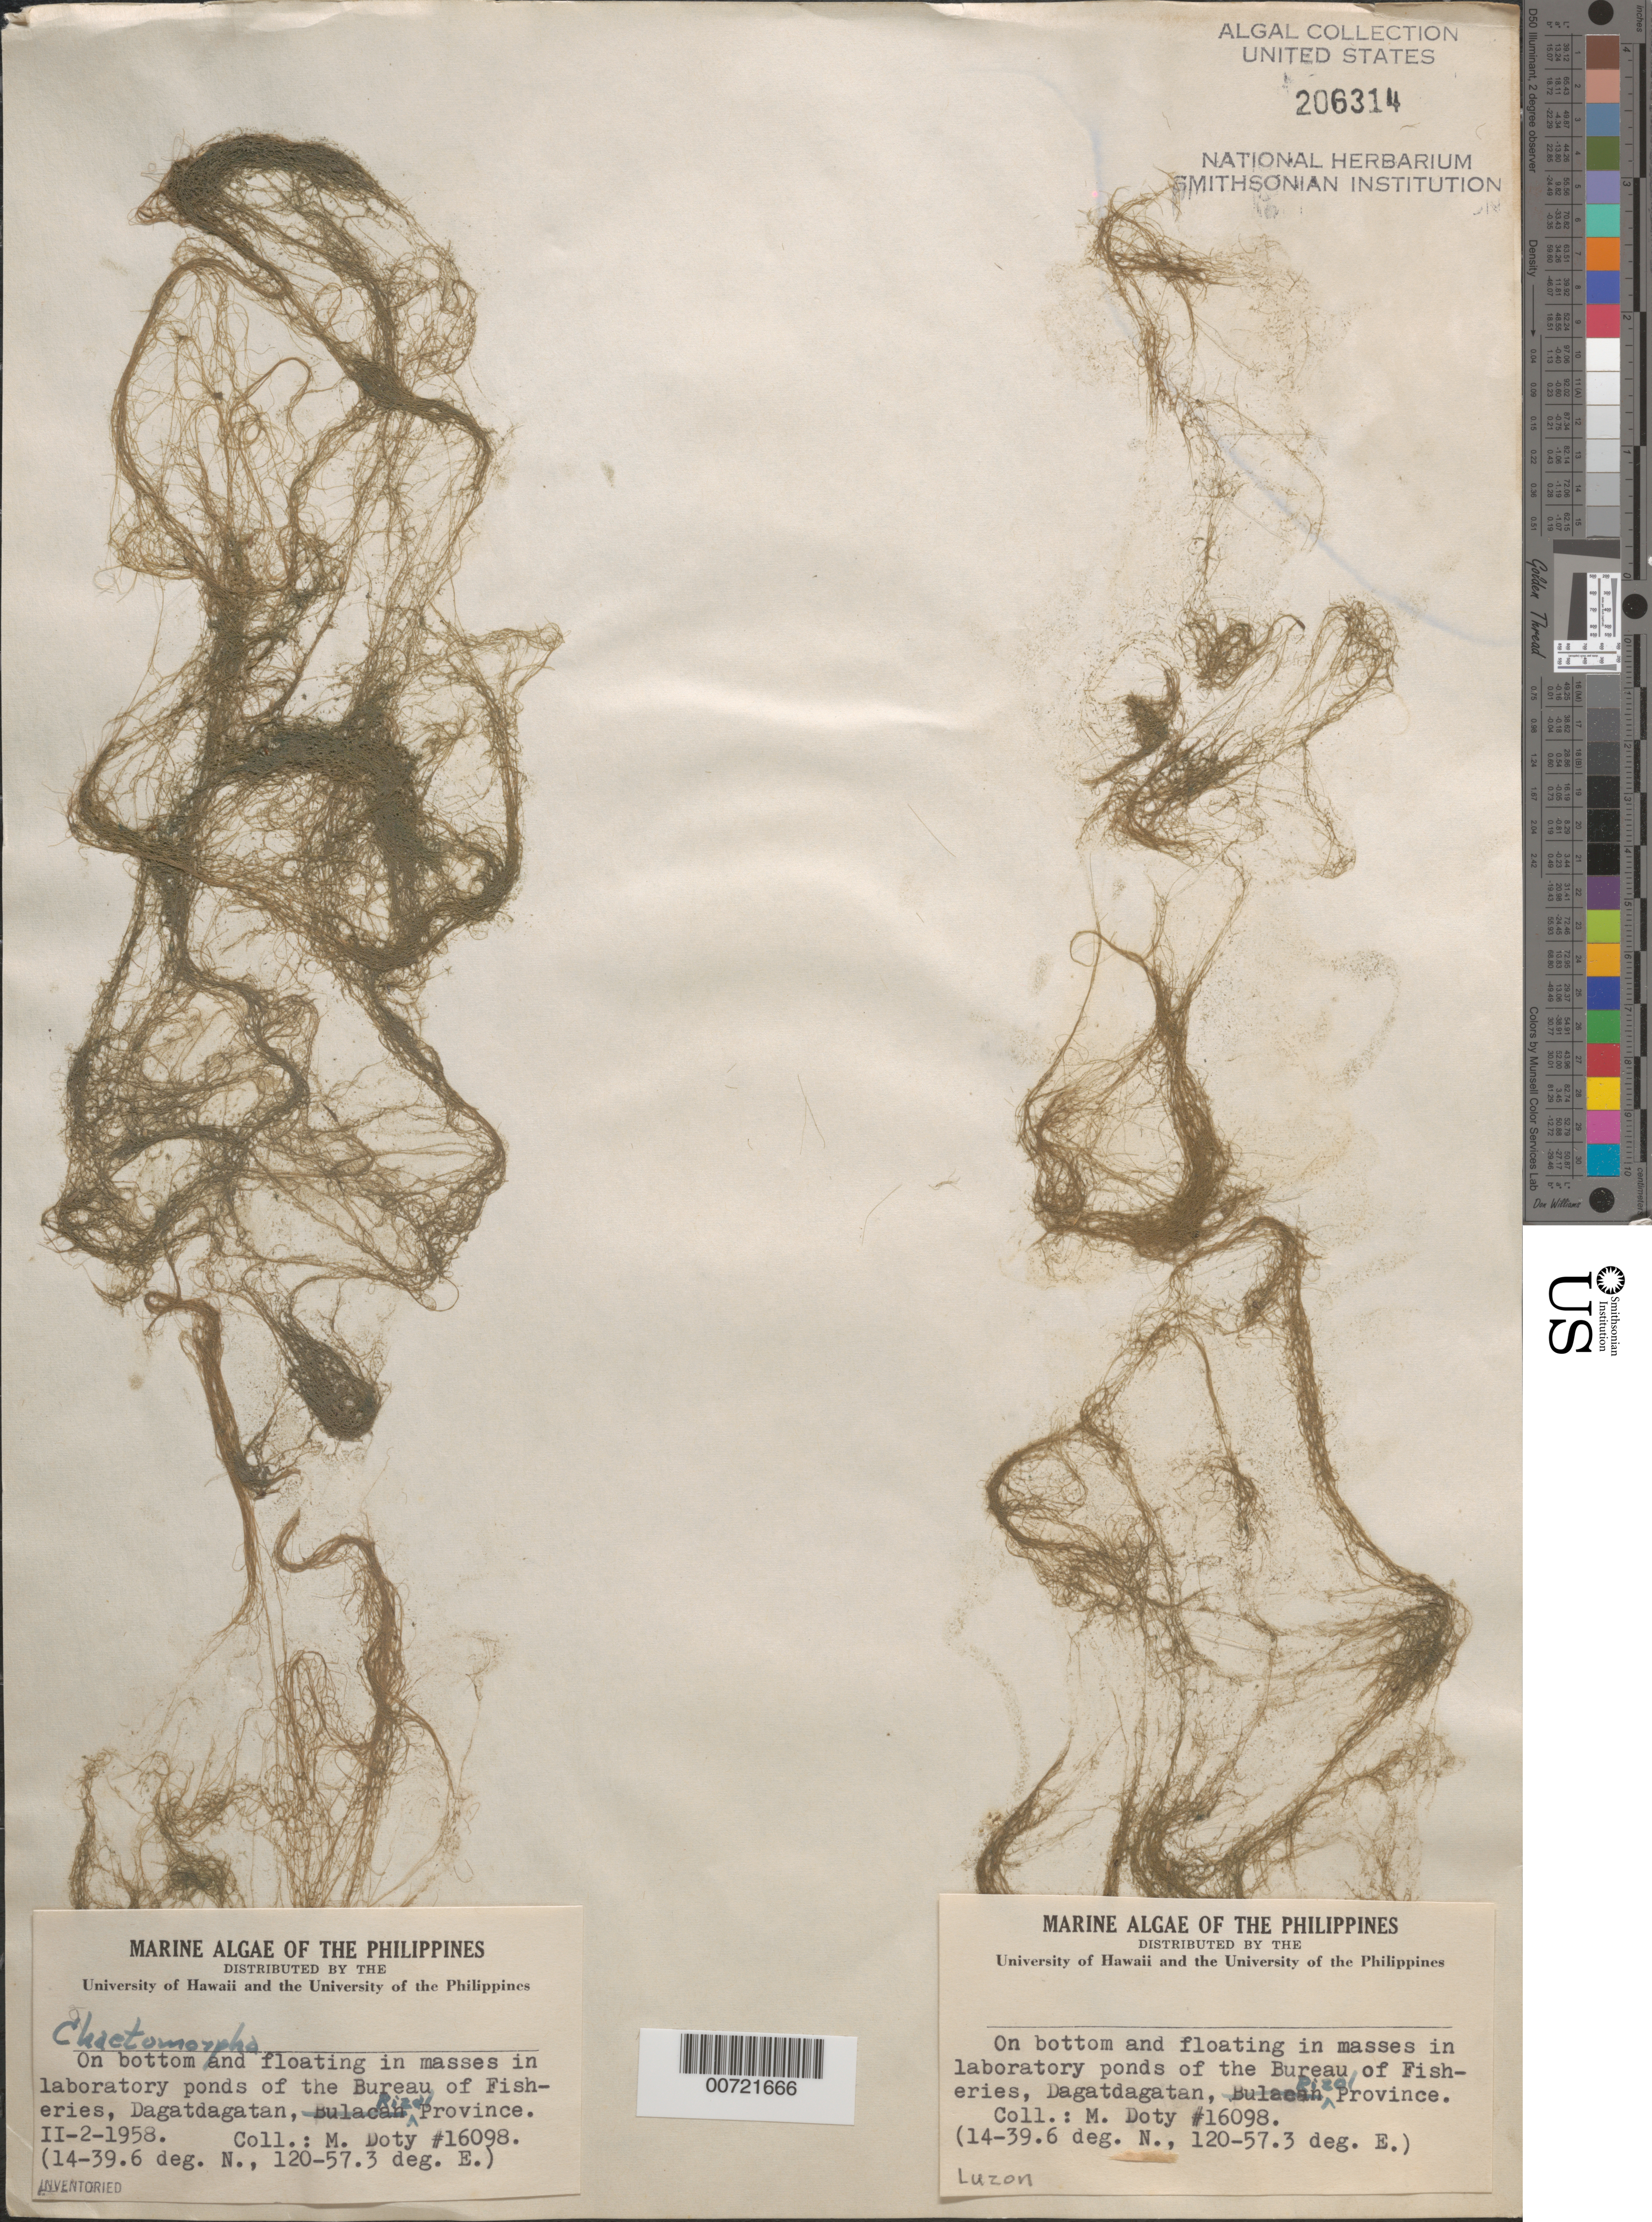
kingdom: Plantae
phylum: Chlorophyta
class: Ulvophyceae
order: Cladophorales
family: Cladophoraceae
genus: Chaetomorpha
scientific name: Chaetomorpha sp.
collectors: M. S. Doty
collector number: MSD 16098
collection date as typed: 02 Feb 1958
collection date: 1958-02-02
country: Philippines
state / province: National Capital Region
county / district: Manila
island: Luzon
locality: Dagatdagatan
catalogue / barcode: US 206314